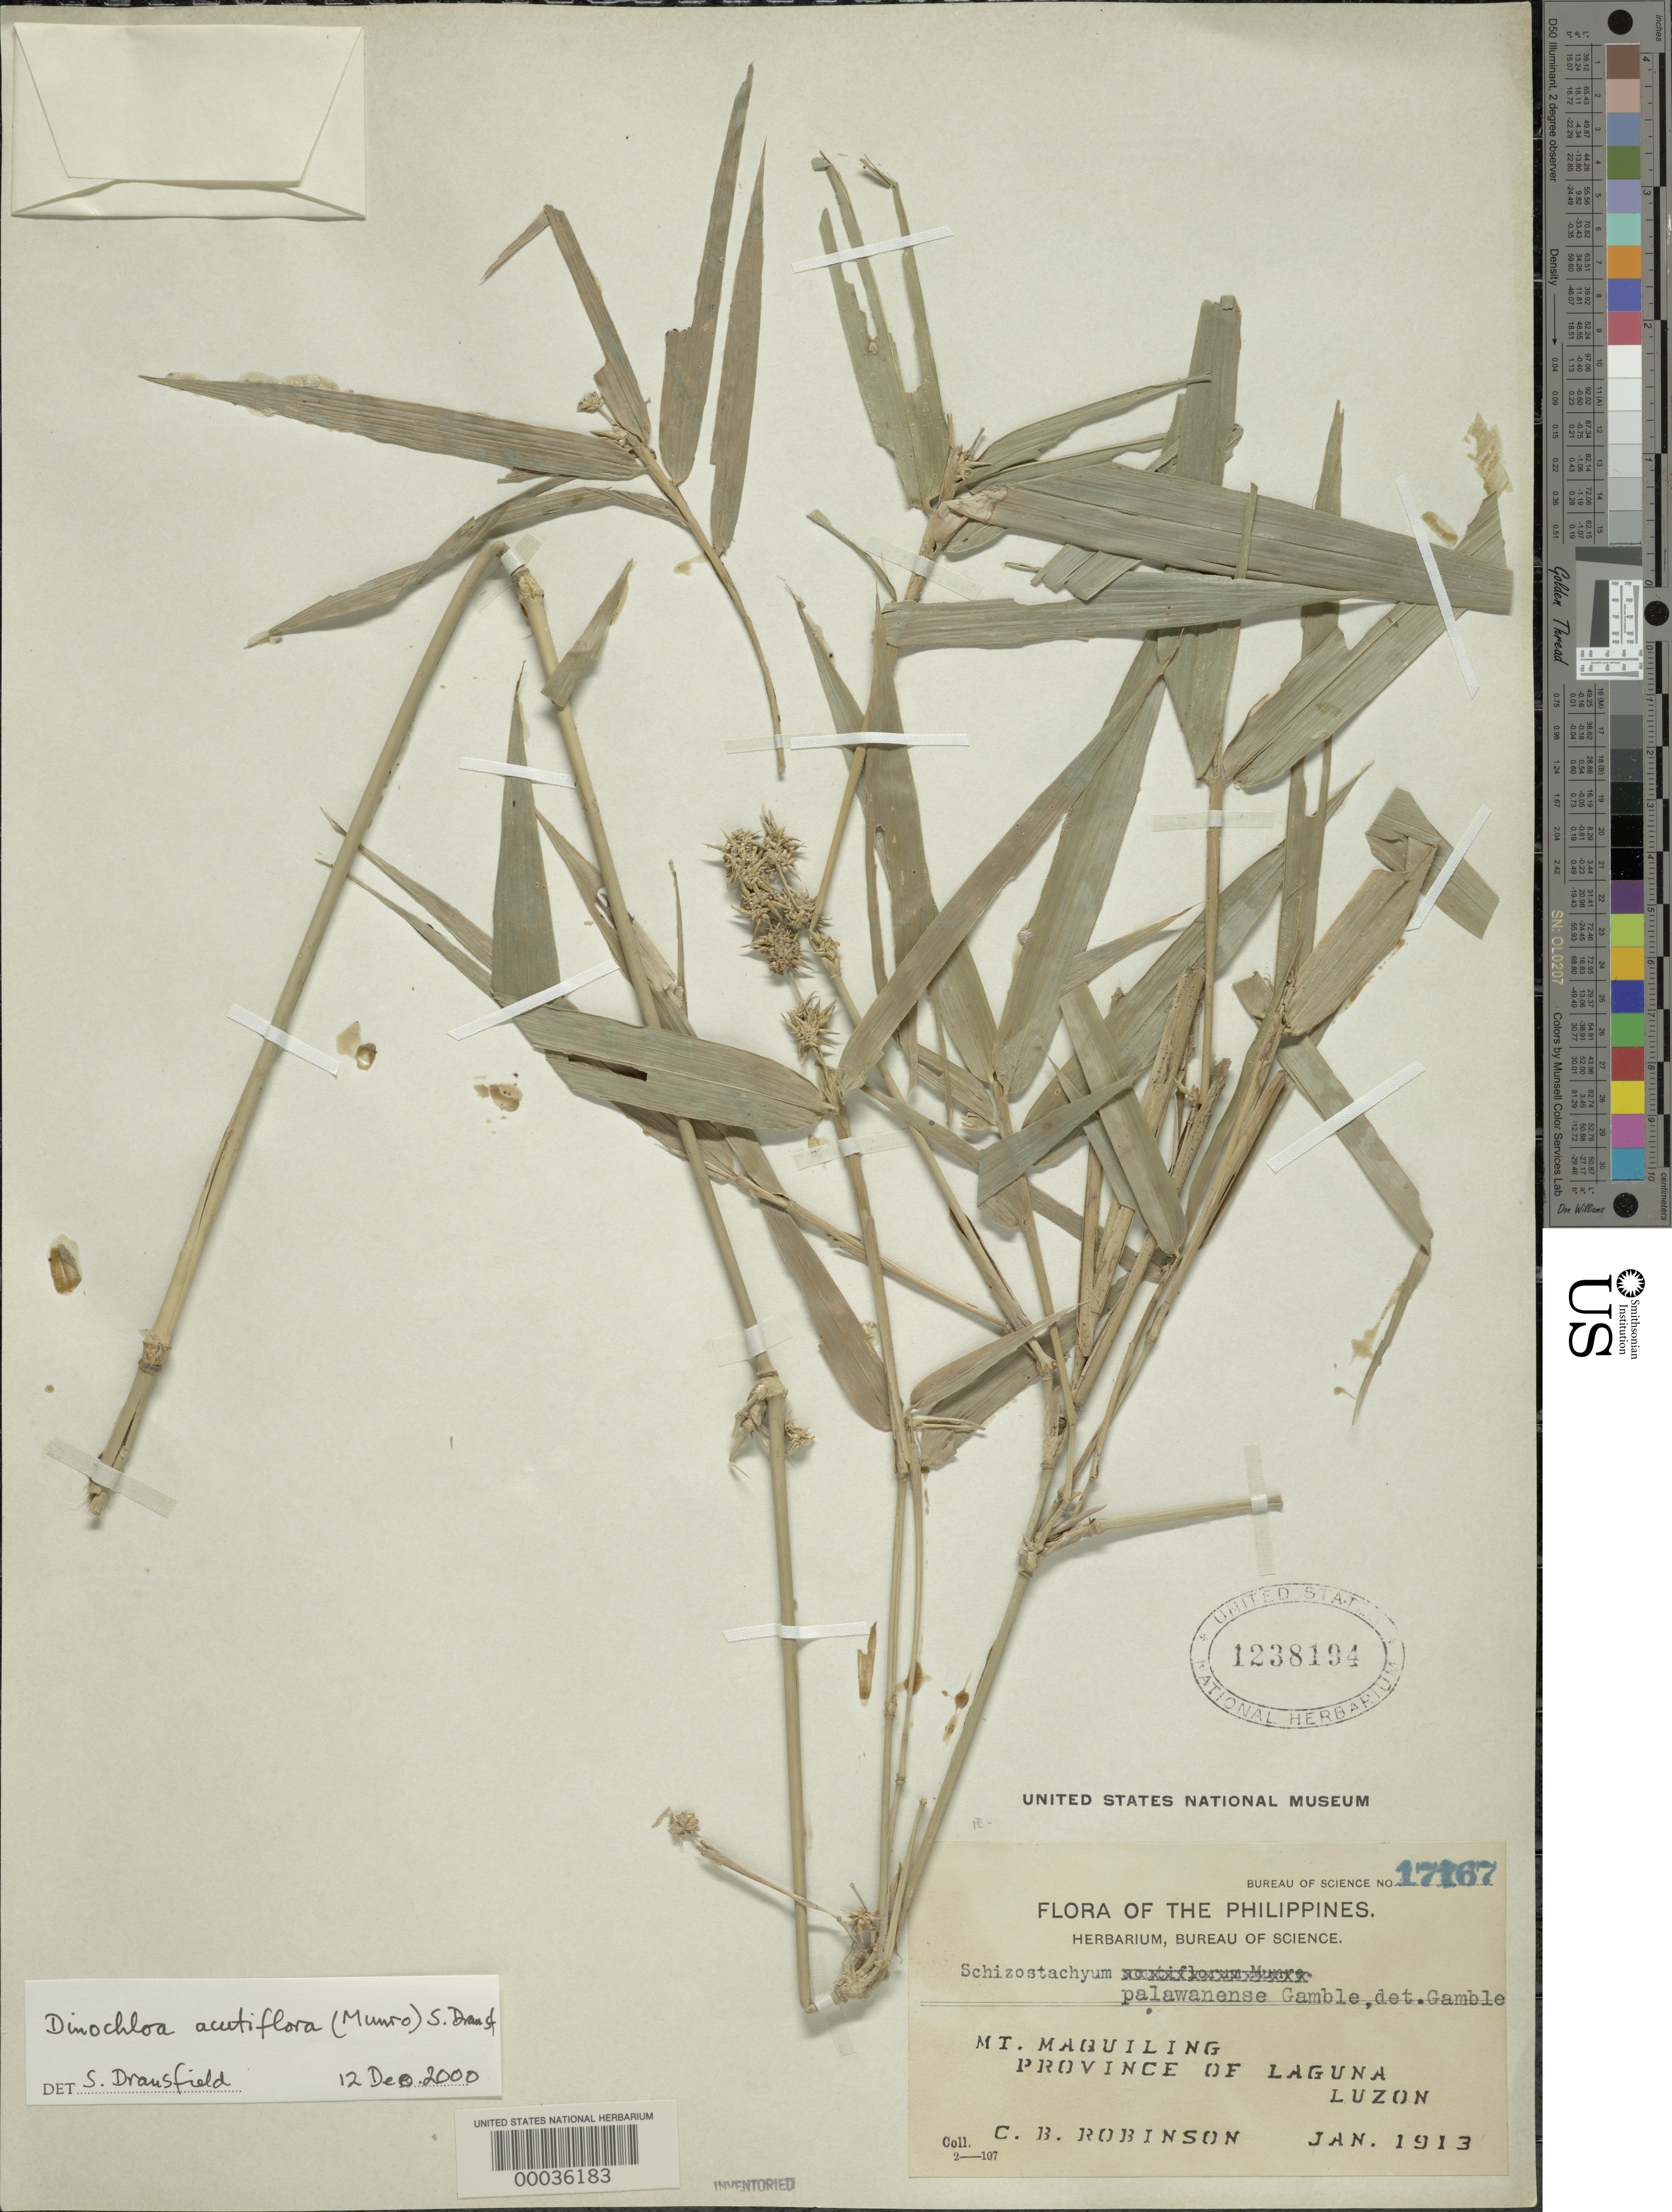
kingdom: Plantae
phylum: Tracheophyta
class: Liliopsida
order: Poales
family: Poaceae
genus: Dinochloa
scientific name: Dinochloa acutiflora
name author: (Munro) Soenarko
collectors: C. Robinson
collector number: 17167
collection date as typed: Jan 1913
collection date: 1913-01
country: Philippines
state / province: Calabarzon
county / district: Laguna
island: Luzon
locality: Mt. Maquiling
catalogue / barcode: US 1238194